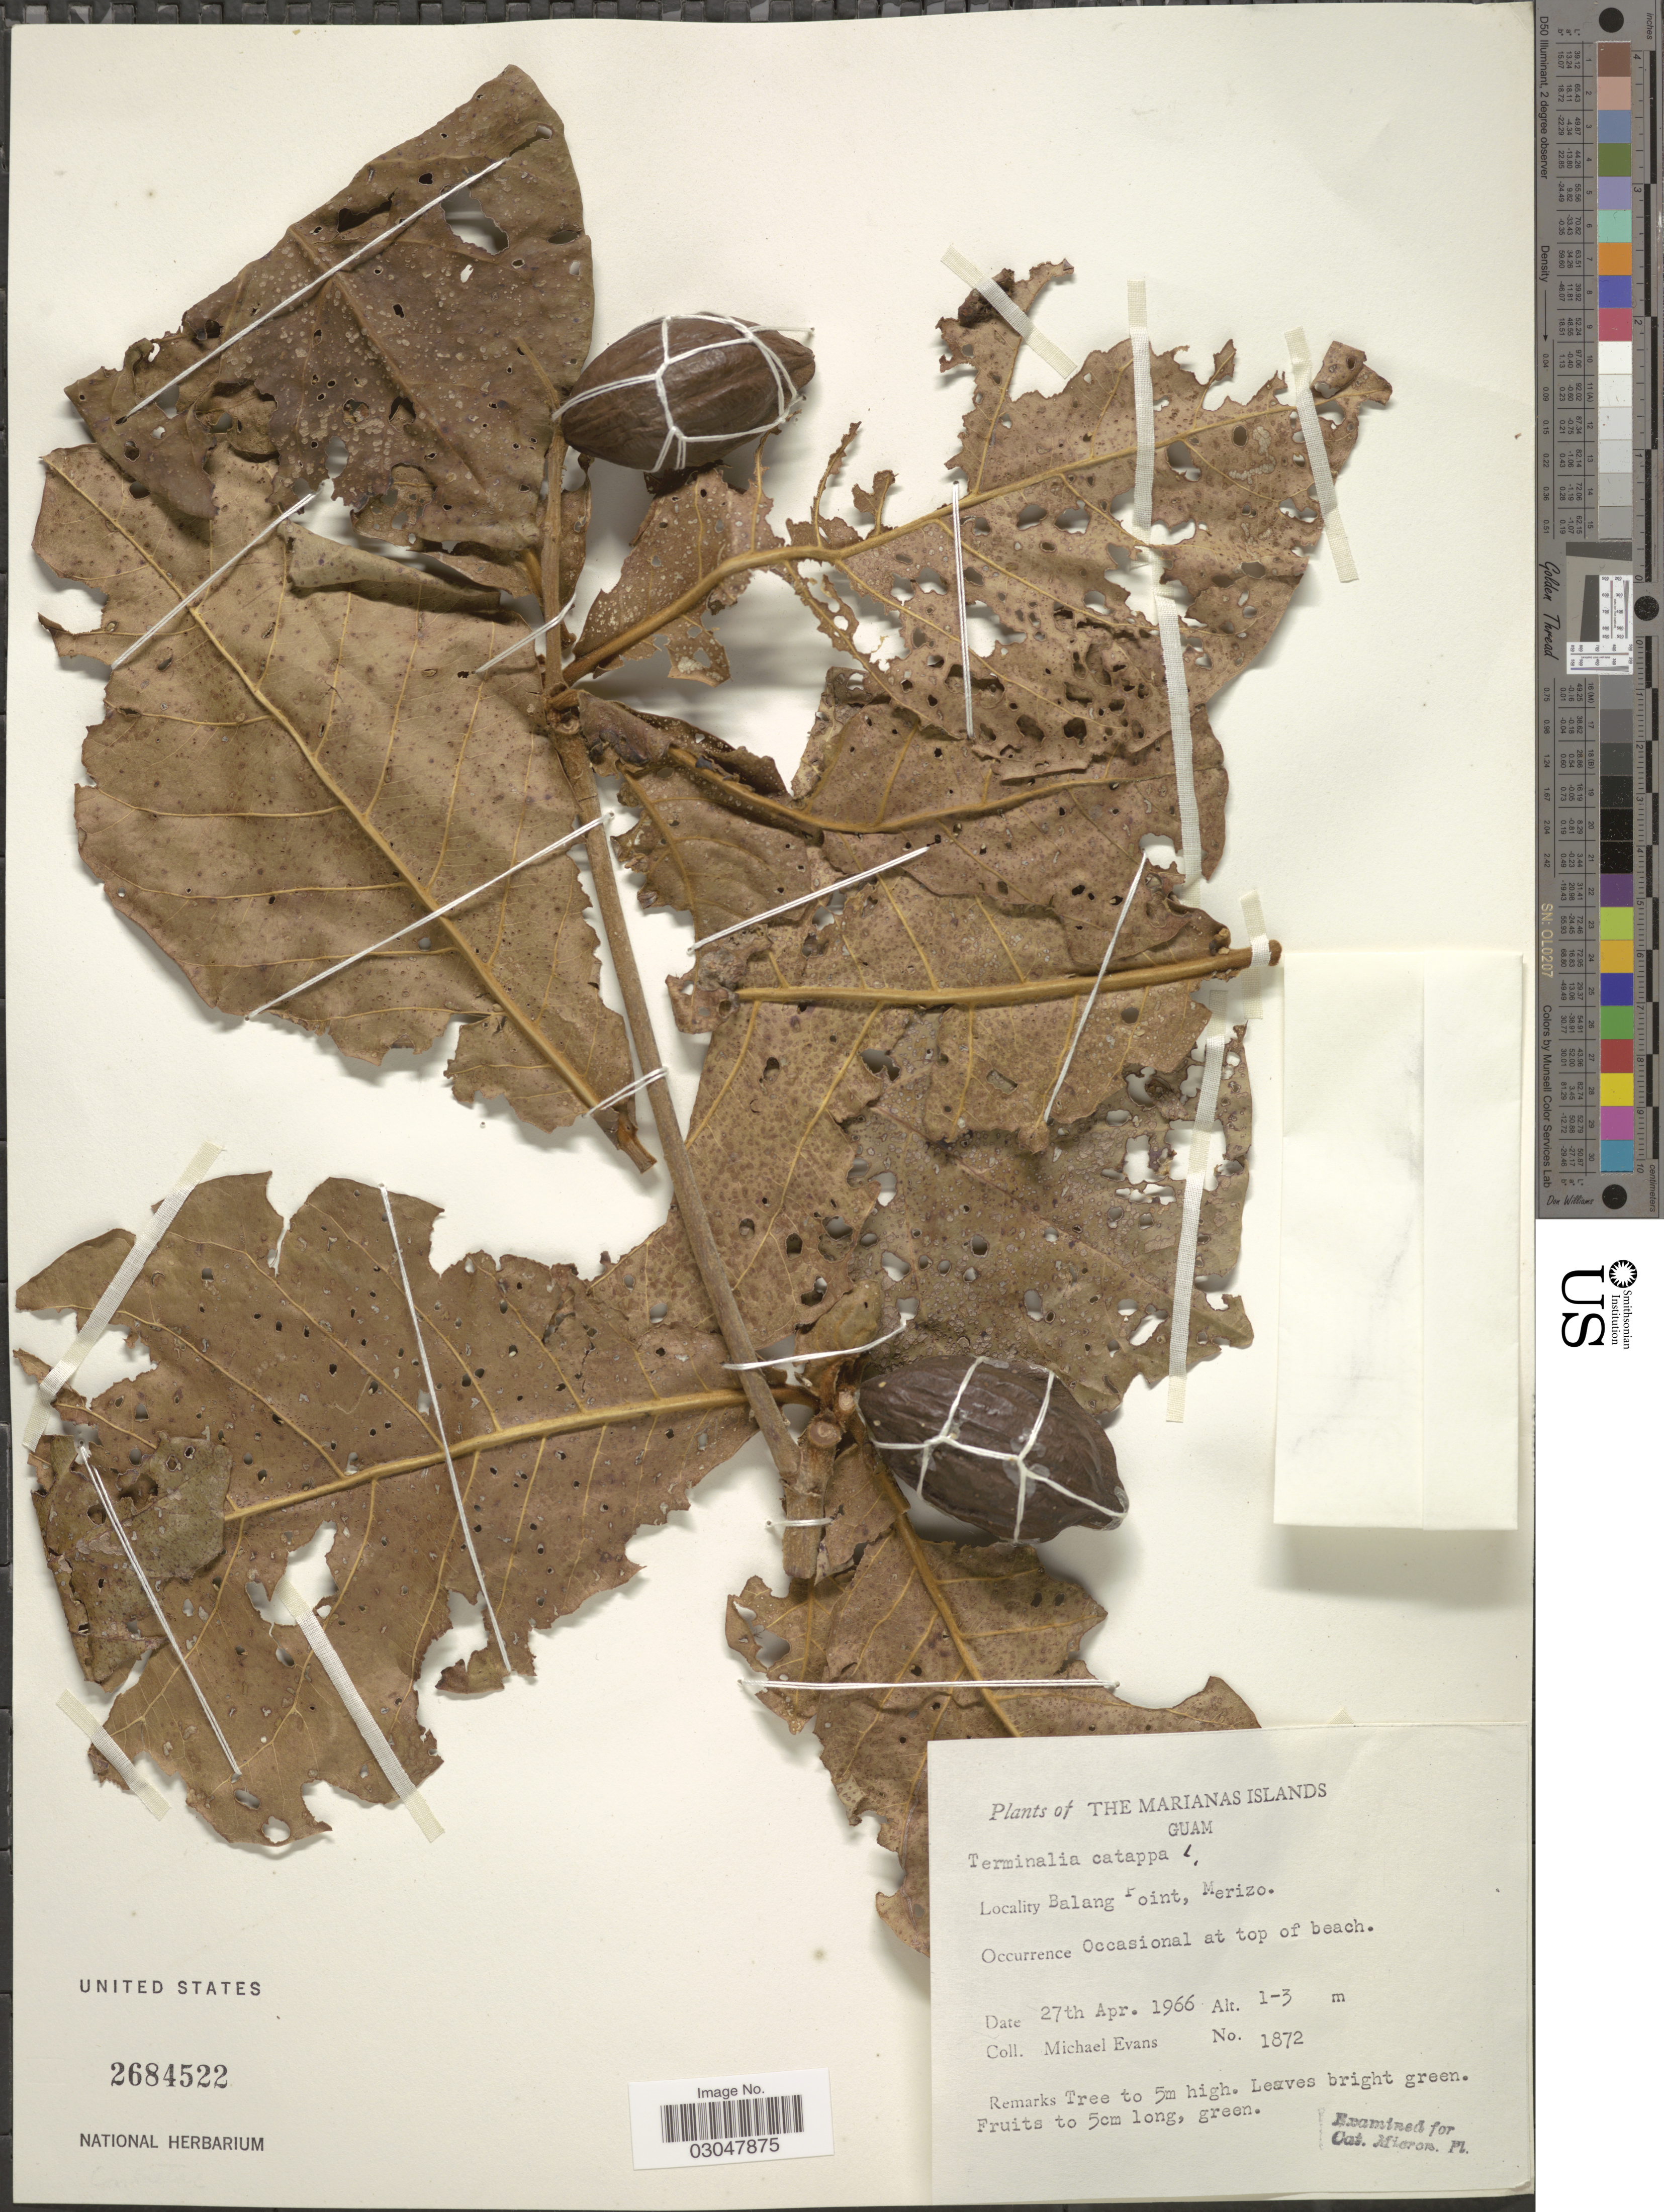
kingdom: Plantae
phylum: Tracheophyta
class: Magnoliopsida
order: Myrtales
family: Combretaceae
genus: Terminalia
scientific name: Terminalia catappa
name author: L.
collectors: M. Evans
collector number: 1872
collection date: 1966-04-27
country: Guam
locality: Marianas Islands. Guam. Balang Point, Merizo.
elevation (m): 1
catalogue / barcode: US 2684522